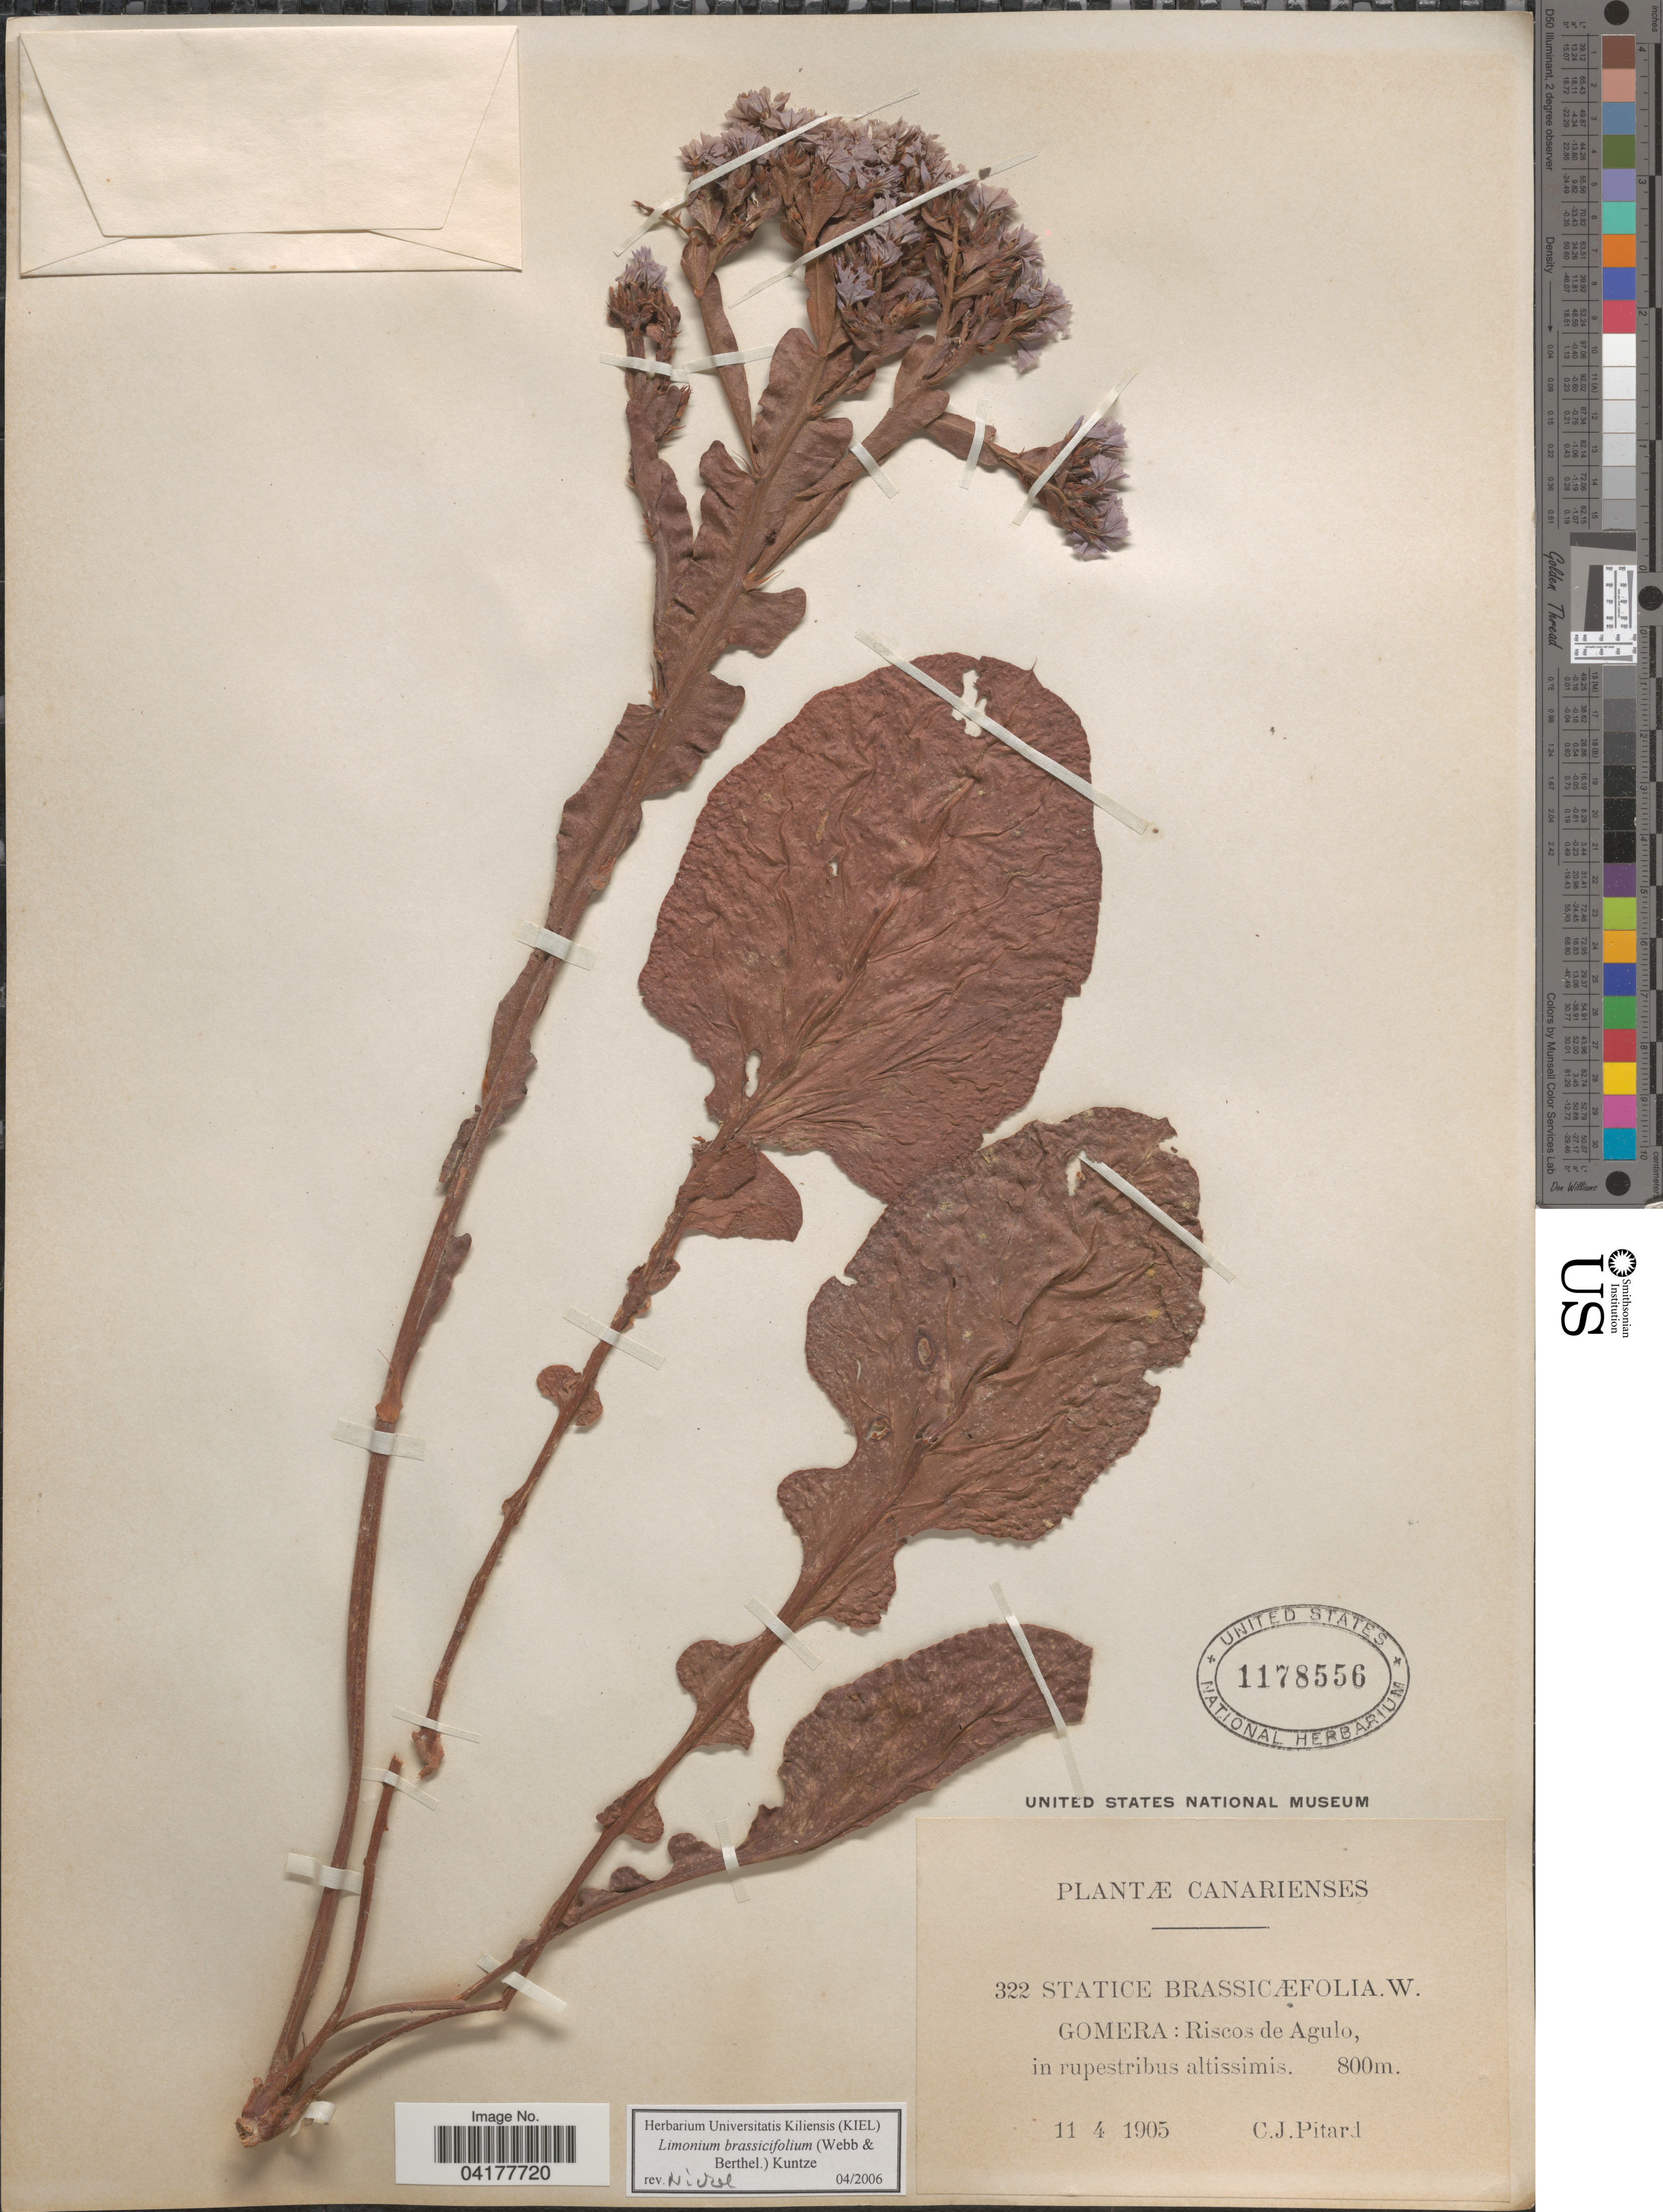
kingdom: Plantae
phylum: Tracheophyta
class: Magnoliopsida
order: Caryophyllales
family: Plumbaginaceae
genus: Limonium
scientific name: Limonium brassicifolium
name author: (Webb & Berthel.) Kuntze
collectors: C. Pitard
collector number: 322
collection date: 1905-04-11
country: Spain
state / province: Canarias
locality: Canarienses. Gomera : Riscos de Agulo.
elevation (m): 800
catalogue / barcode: US 1178556